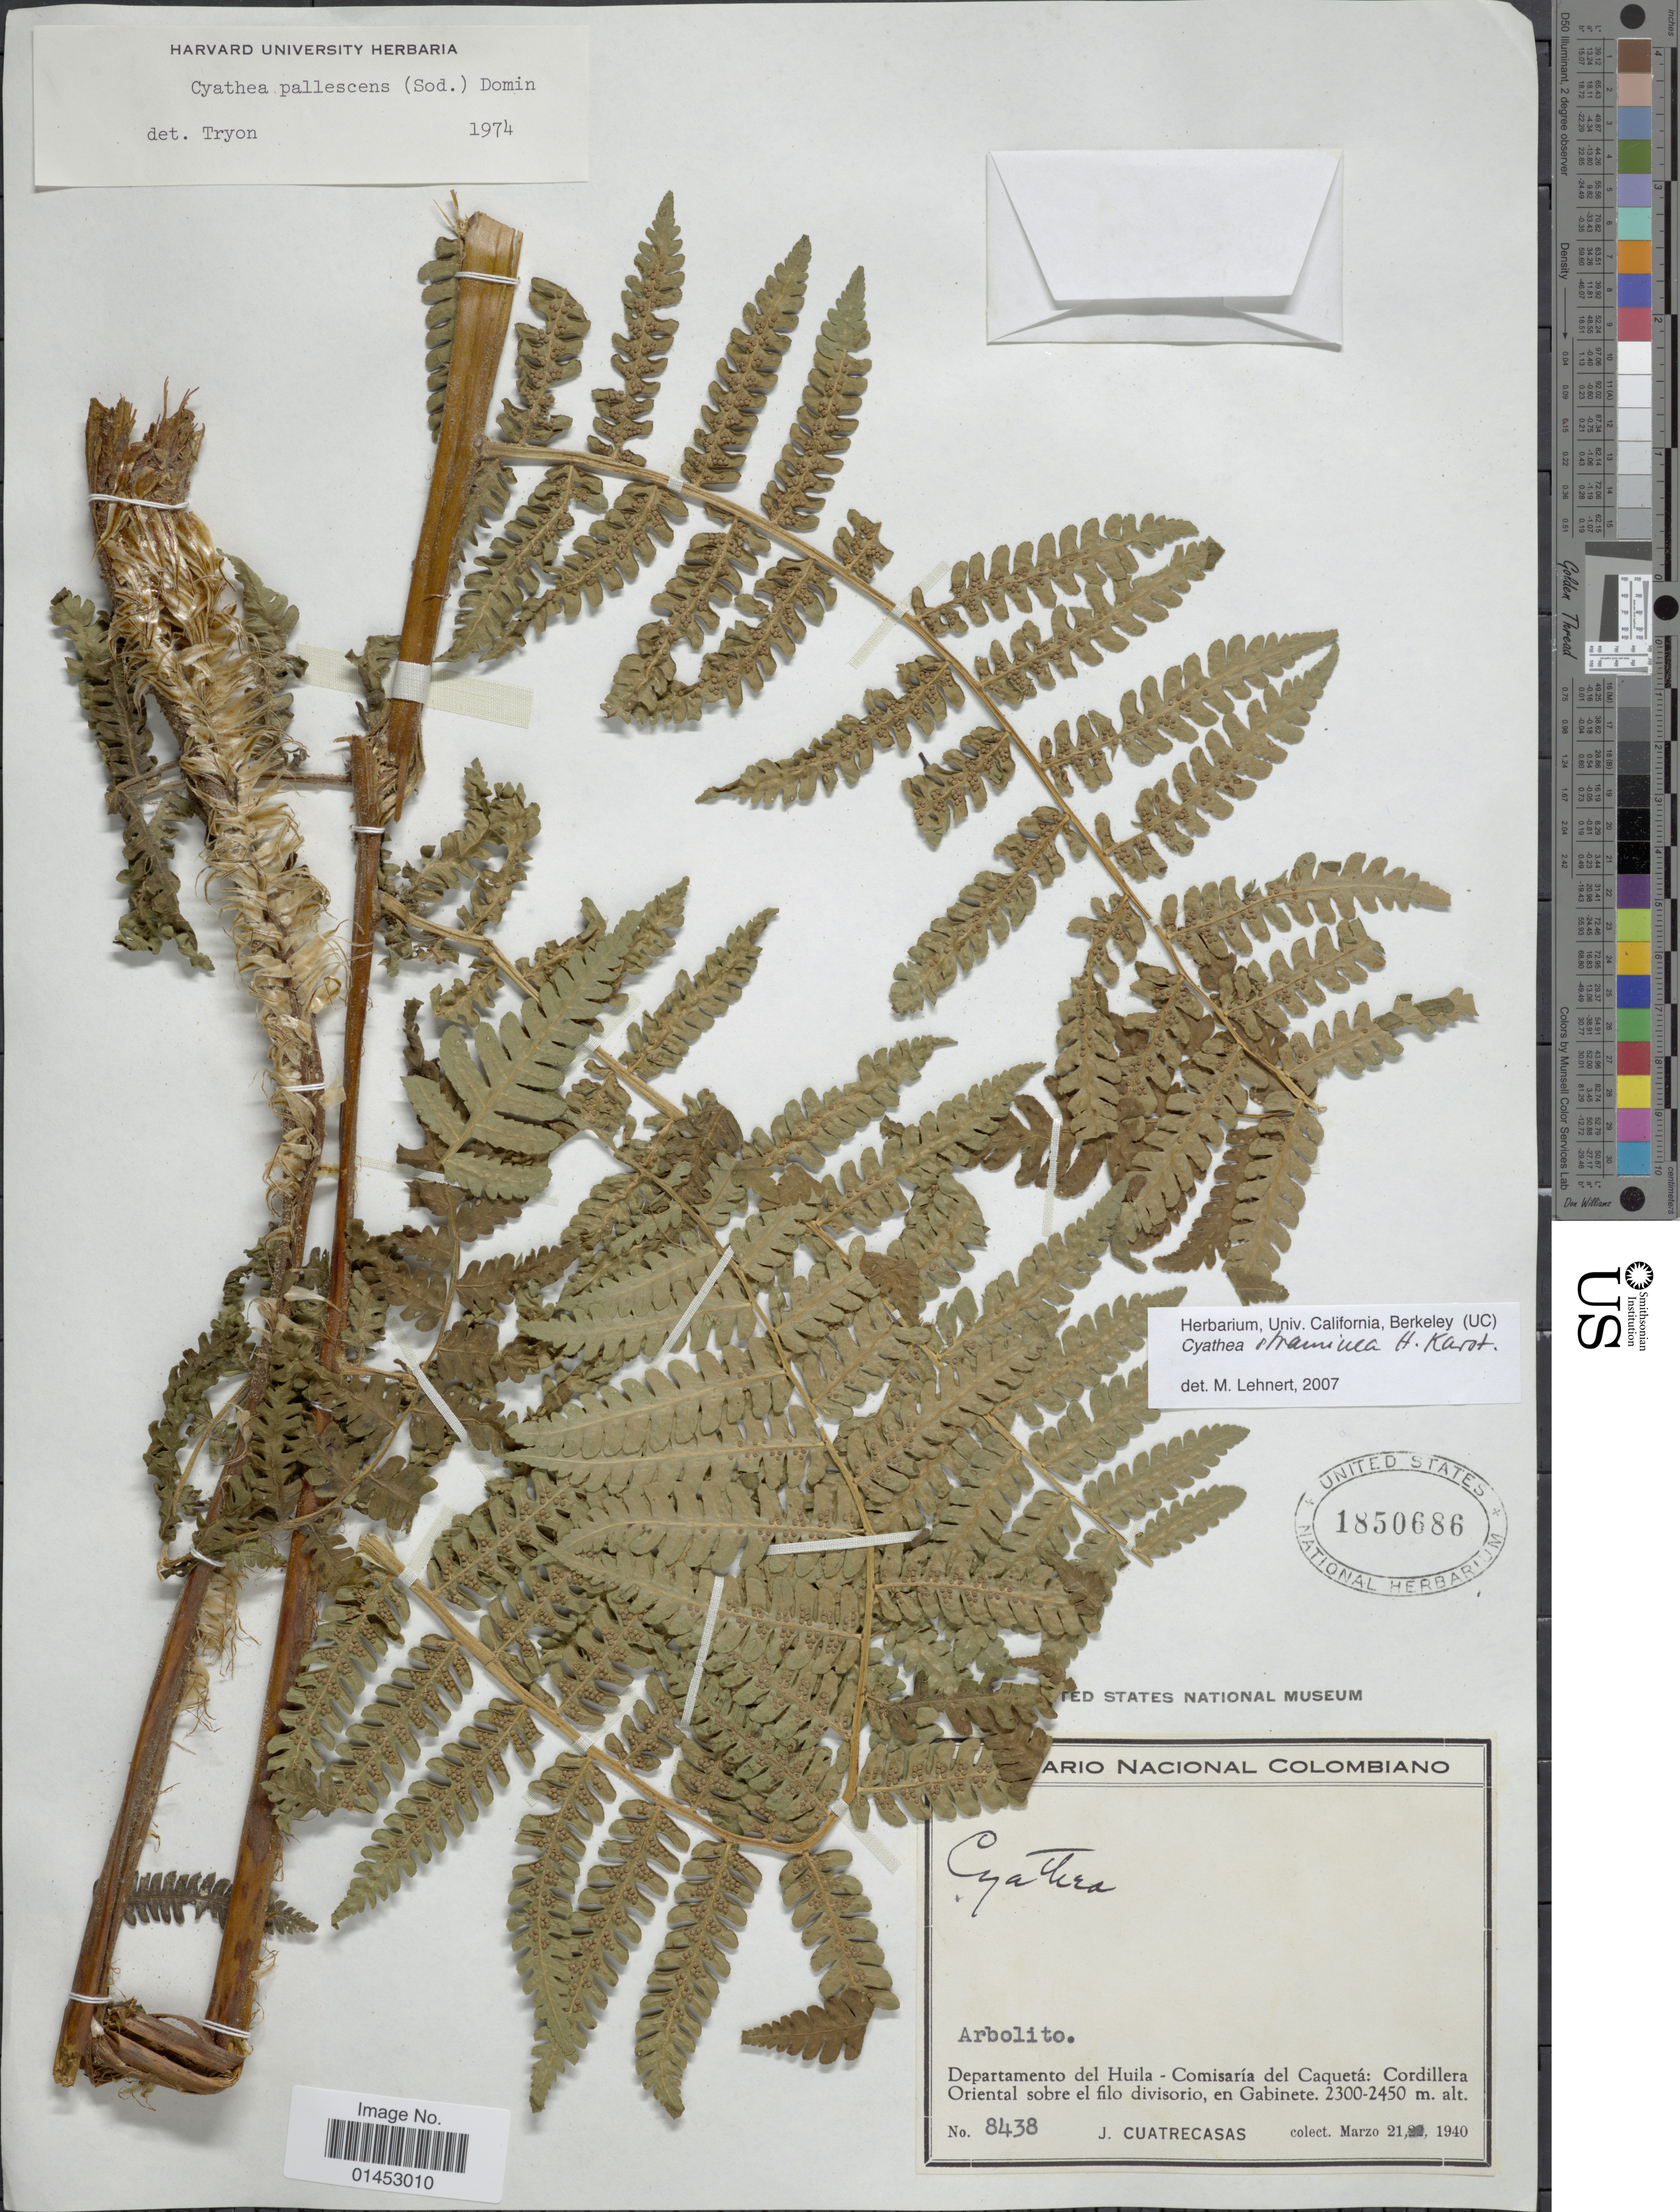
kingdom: Plantae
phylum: Tracheophyta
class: Polypodiopsida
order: Cyatheales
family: Cyatheaceae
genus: Cyathea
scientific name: Cyathea straminea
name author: H. Karst.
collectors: J. Cuatrecasas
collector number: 8438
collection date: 1940-03-21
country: Colombia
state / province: Huila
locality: Departamento del Huila - Comisaría del Caquetá: Cordillera Oriental sobre el filo divisorio, en Gabinete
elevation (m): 2300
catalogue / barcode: US 1850686